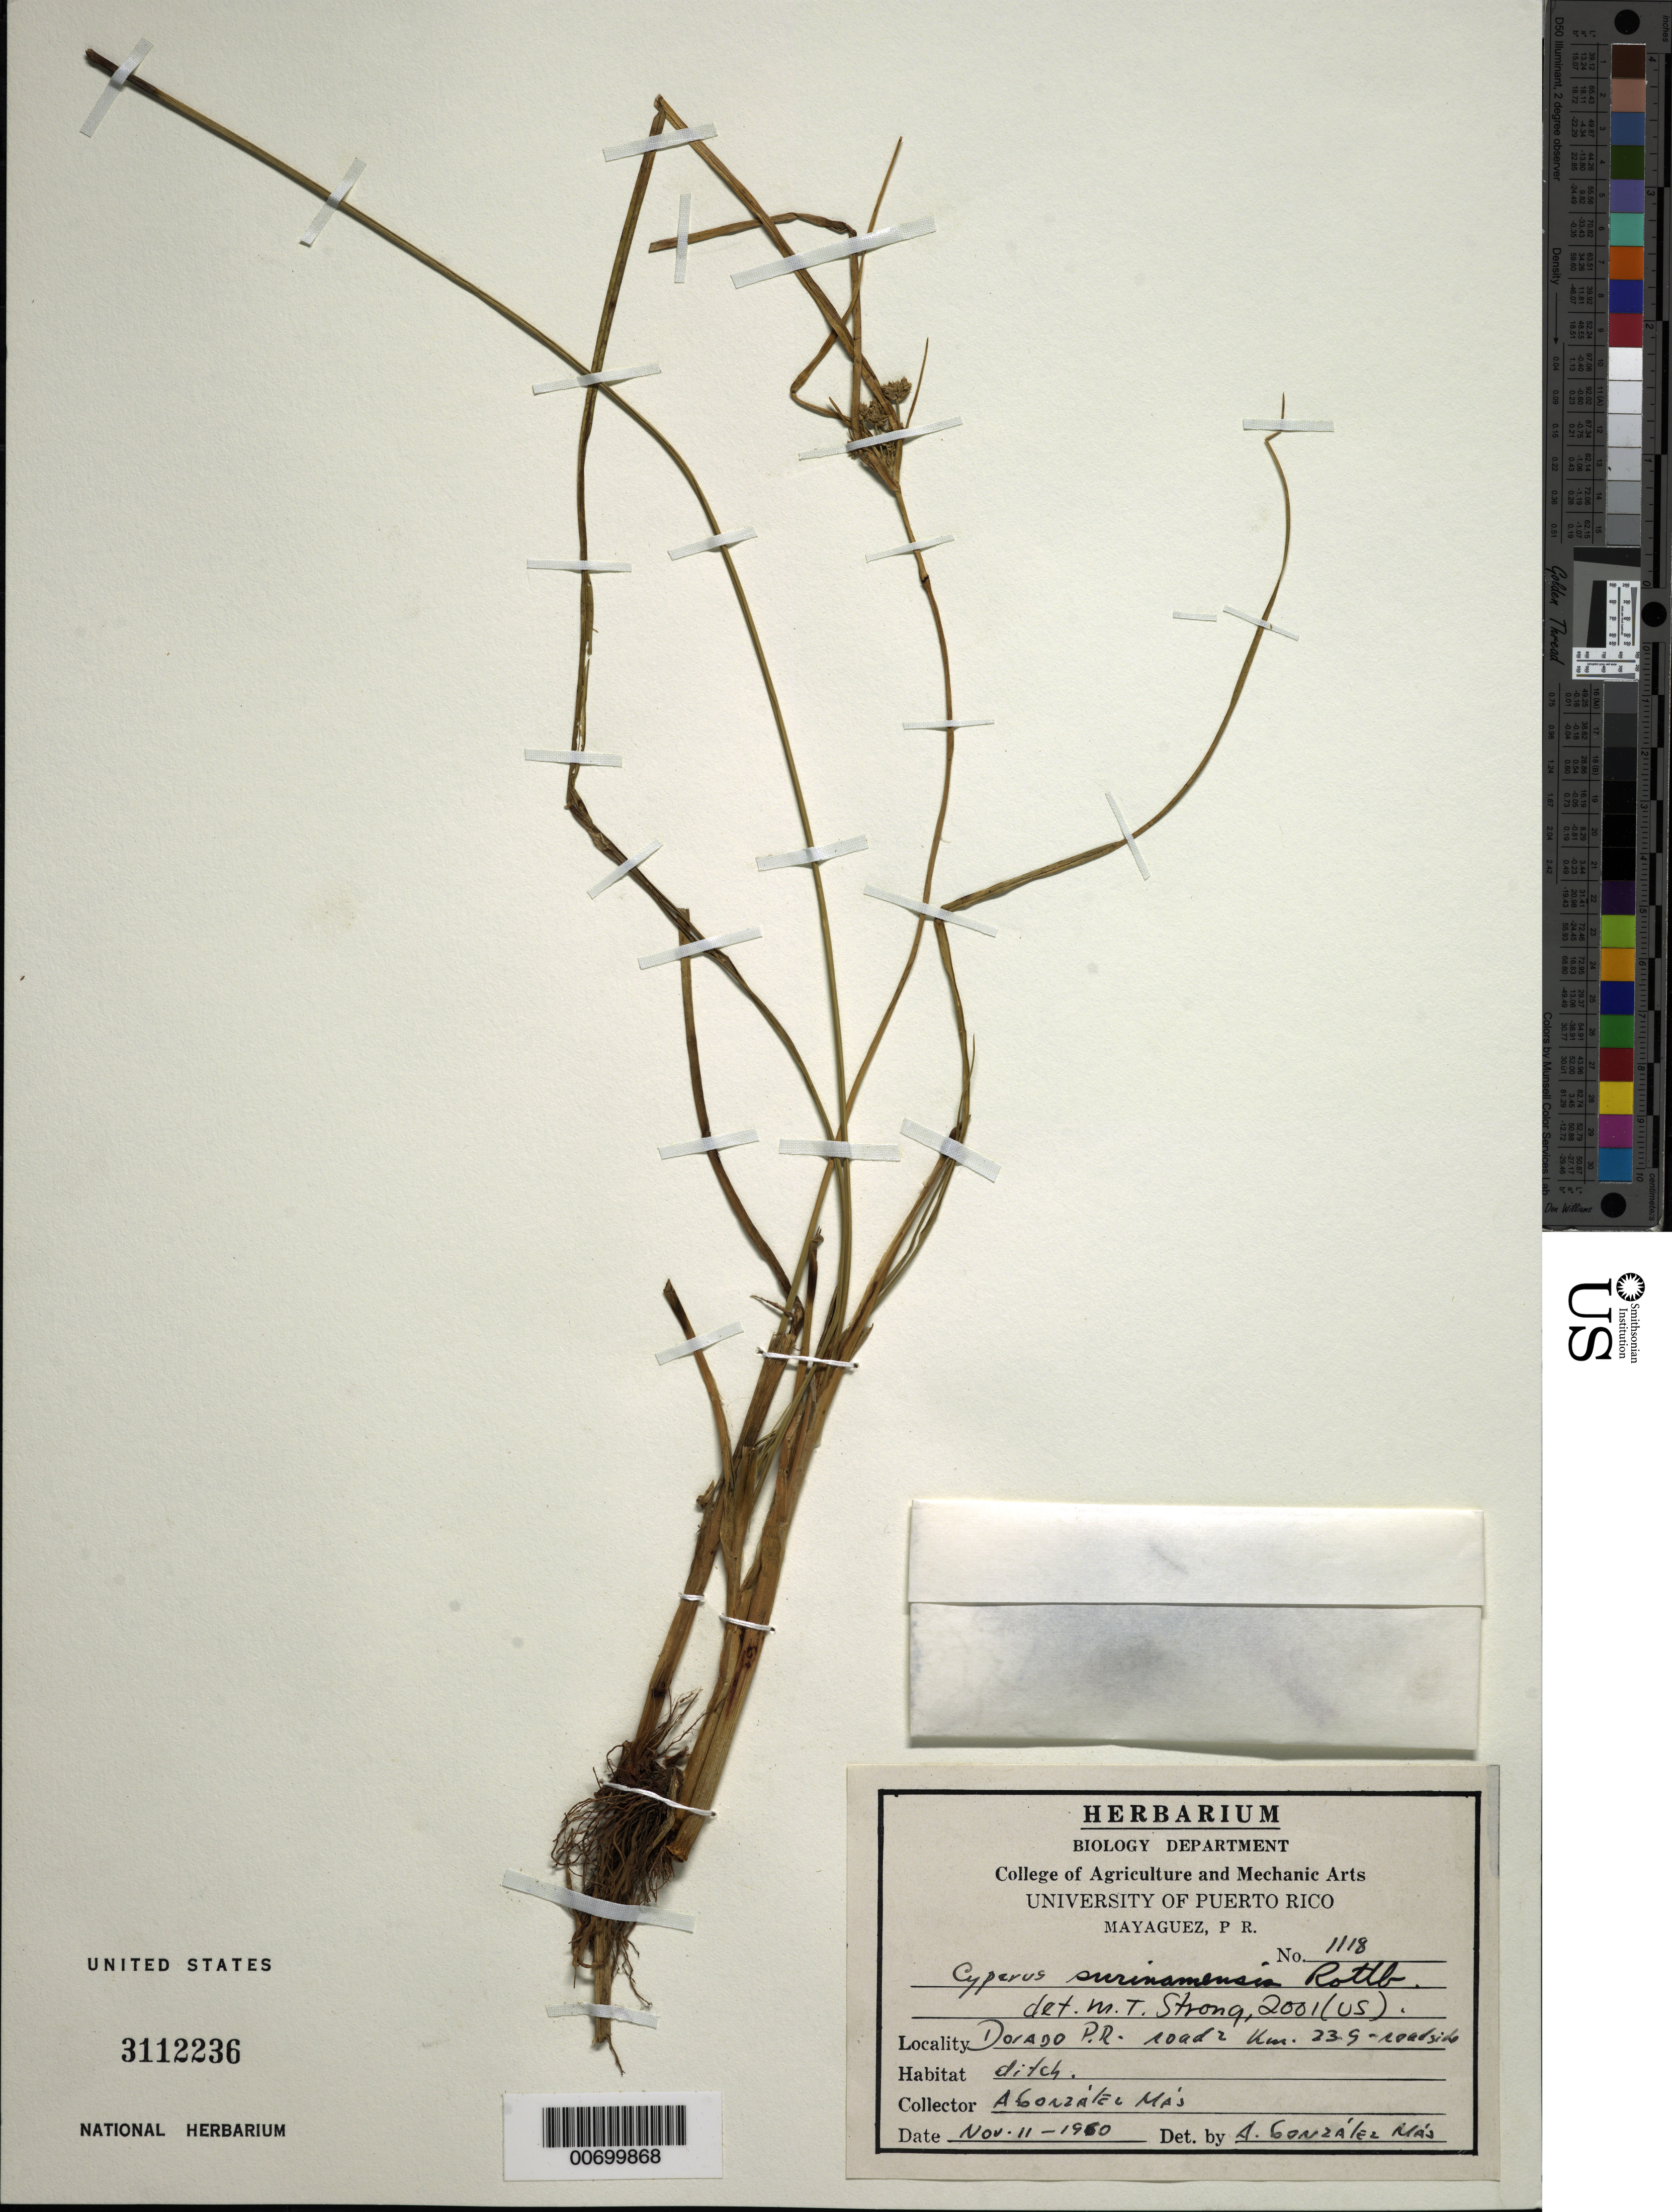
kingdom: Plantae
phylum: Tracheophyta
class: Liliopsida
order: Poales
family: Cyperaceae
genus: Cyperus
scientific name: Cyperus surinamensis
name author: Rottb.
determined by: Strong, M. T., (US), Smithsonian Institution - National Museum of Natural History (UNITED STATES)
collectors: A. González Más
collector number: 1118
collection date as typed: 11 Nov 1960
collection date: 1960-11-11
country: Puerto Rico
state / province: Dorado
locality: Dorado: Rd. 2, km 23.9.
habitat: Roadside ditch.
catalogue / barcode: US 3112236